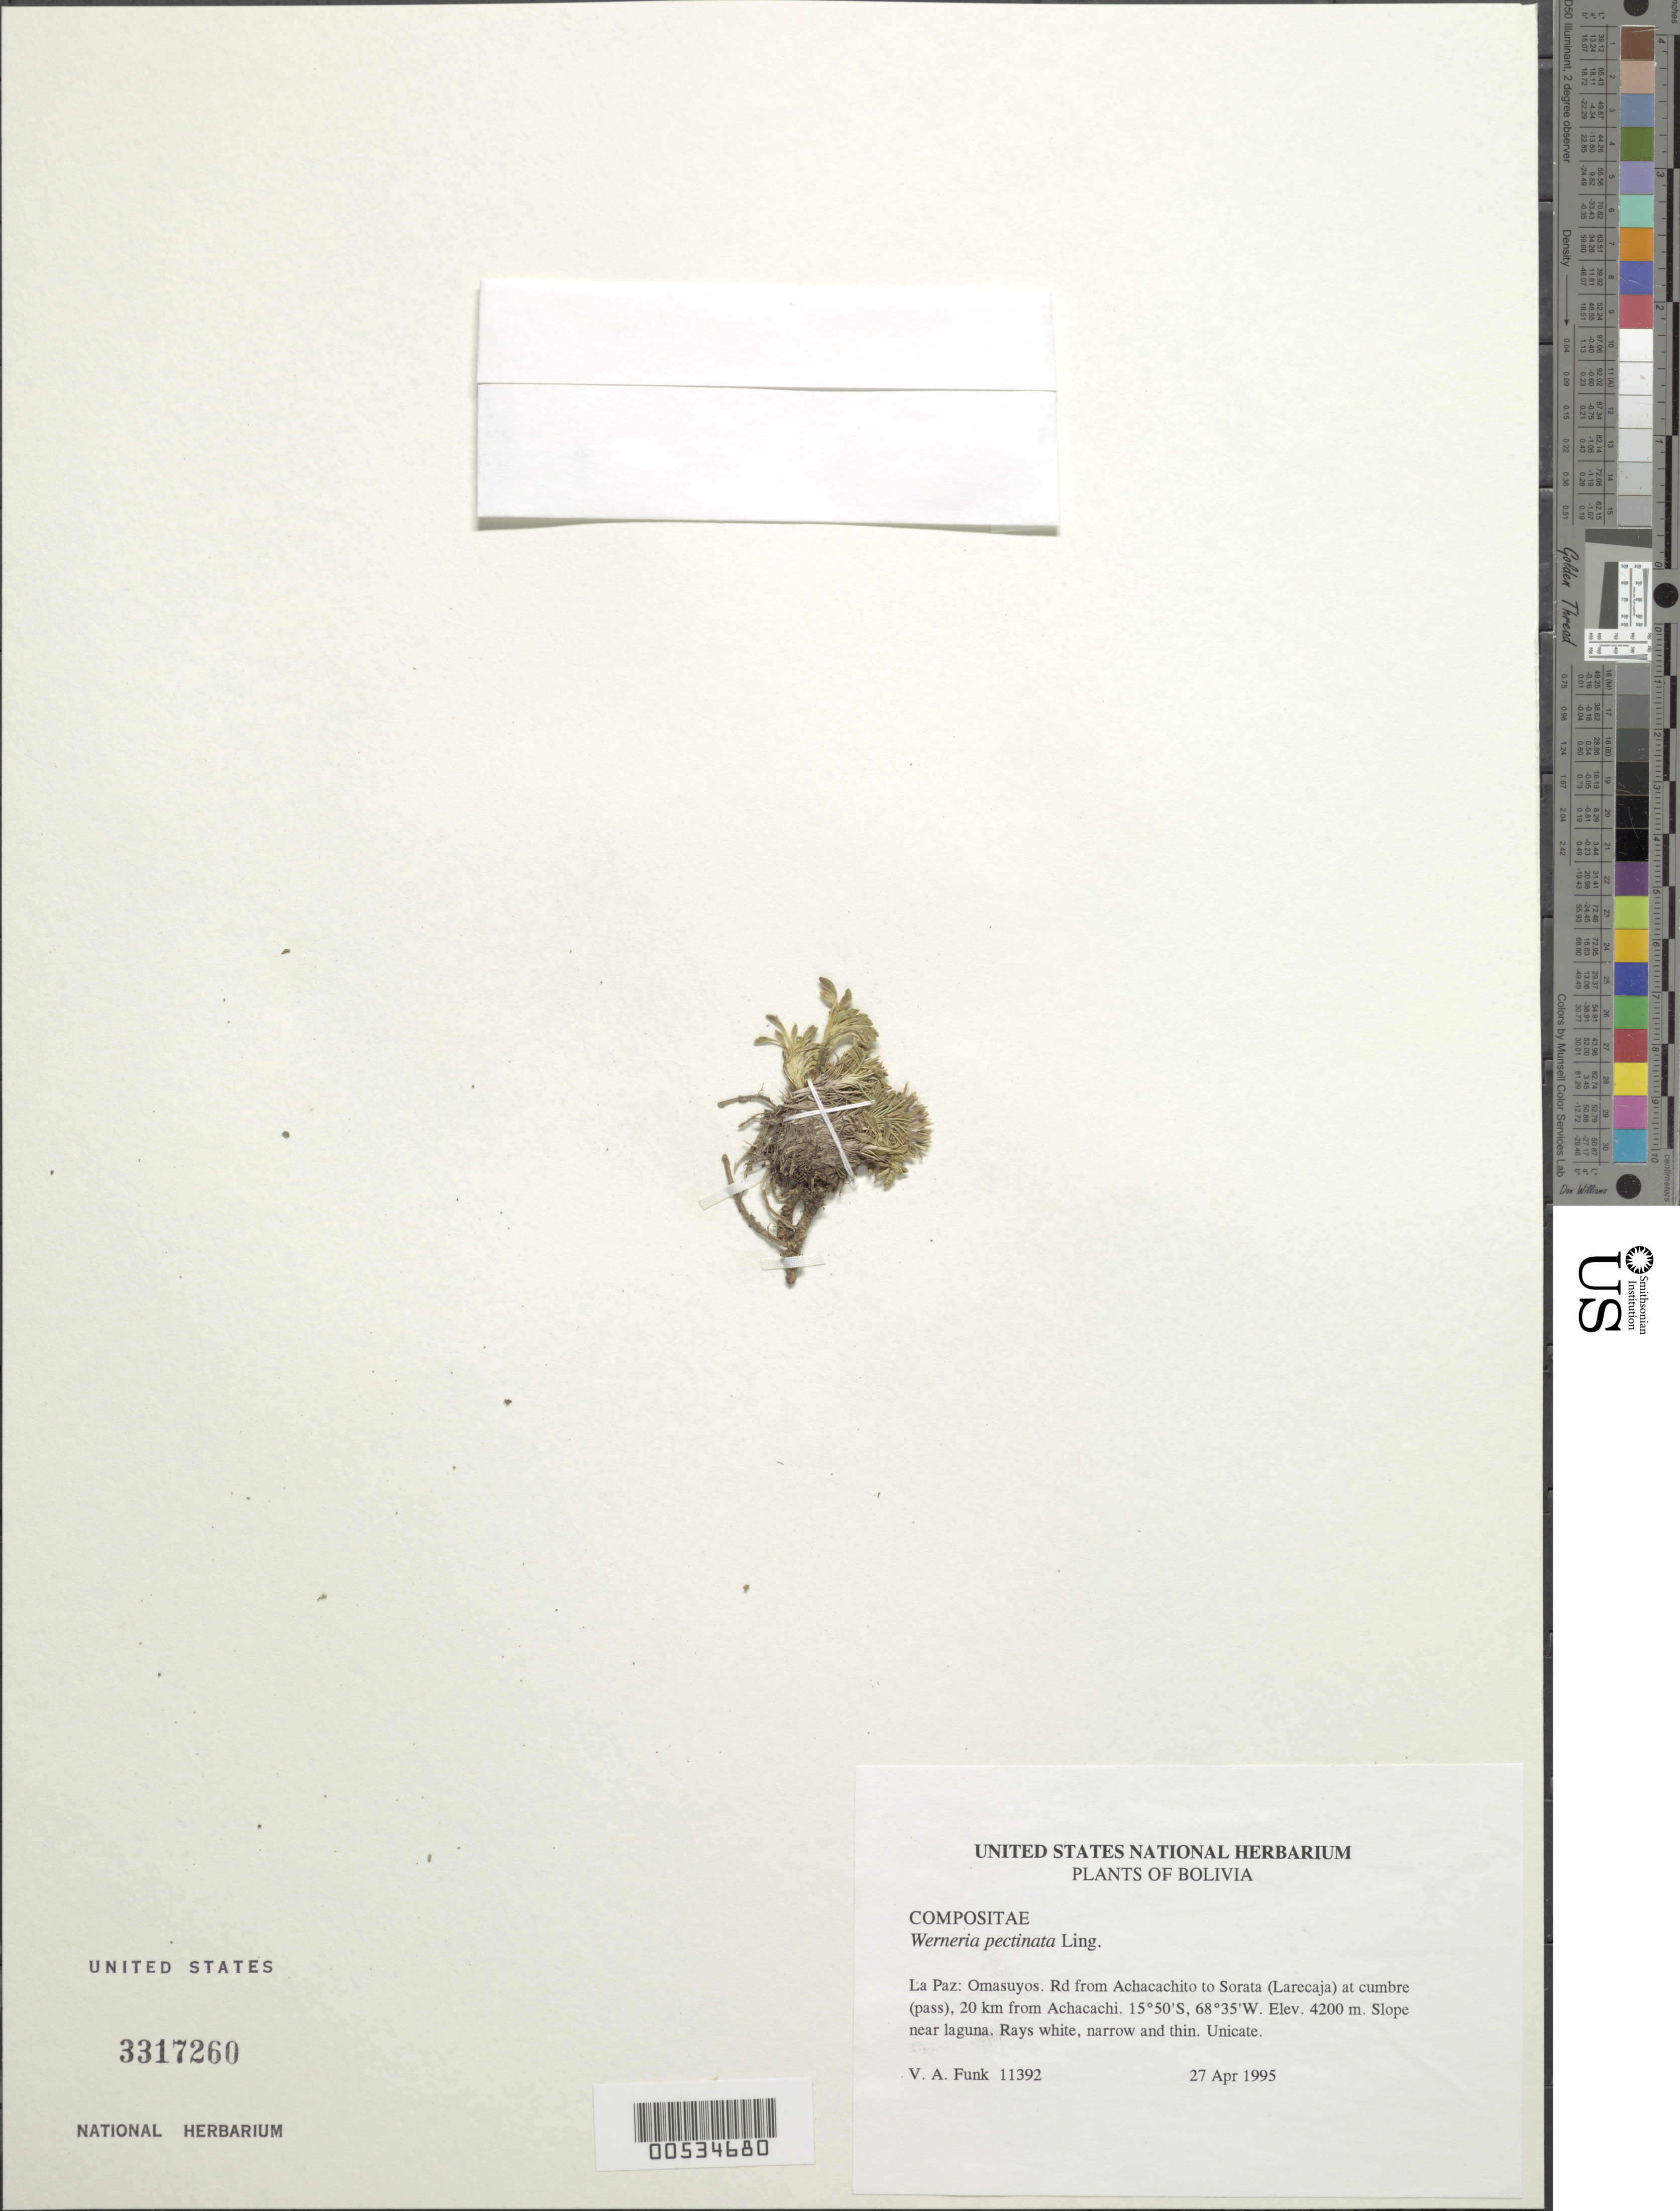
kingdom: Plantae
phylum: Tracheophyta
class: Magnoliopsida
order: Asterales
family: Asteraceae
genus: Werneria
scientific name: Werneria pectinata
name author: Lingelsh.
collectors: V. Funk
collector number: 11392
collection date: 1995-04-27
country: Bolivia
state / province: La Paz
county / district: Omasuyos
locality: Achacachito to Sorata (Larecaja) at cumbre (pass), 20 km from Achacachi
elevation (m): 4200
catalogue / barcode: US 3317260